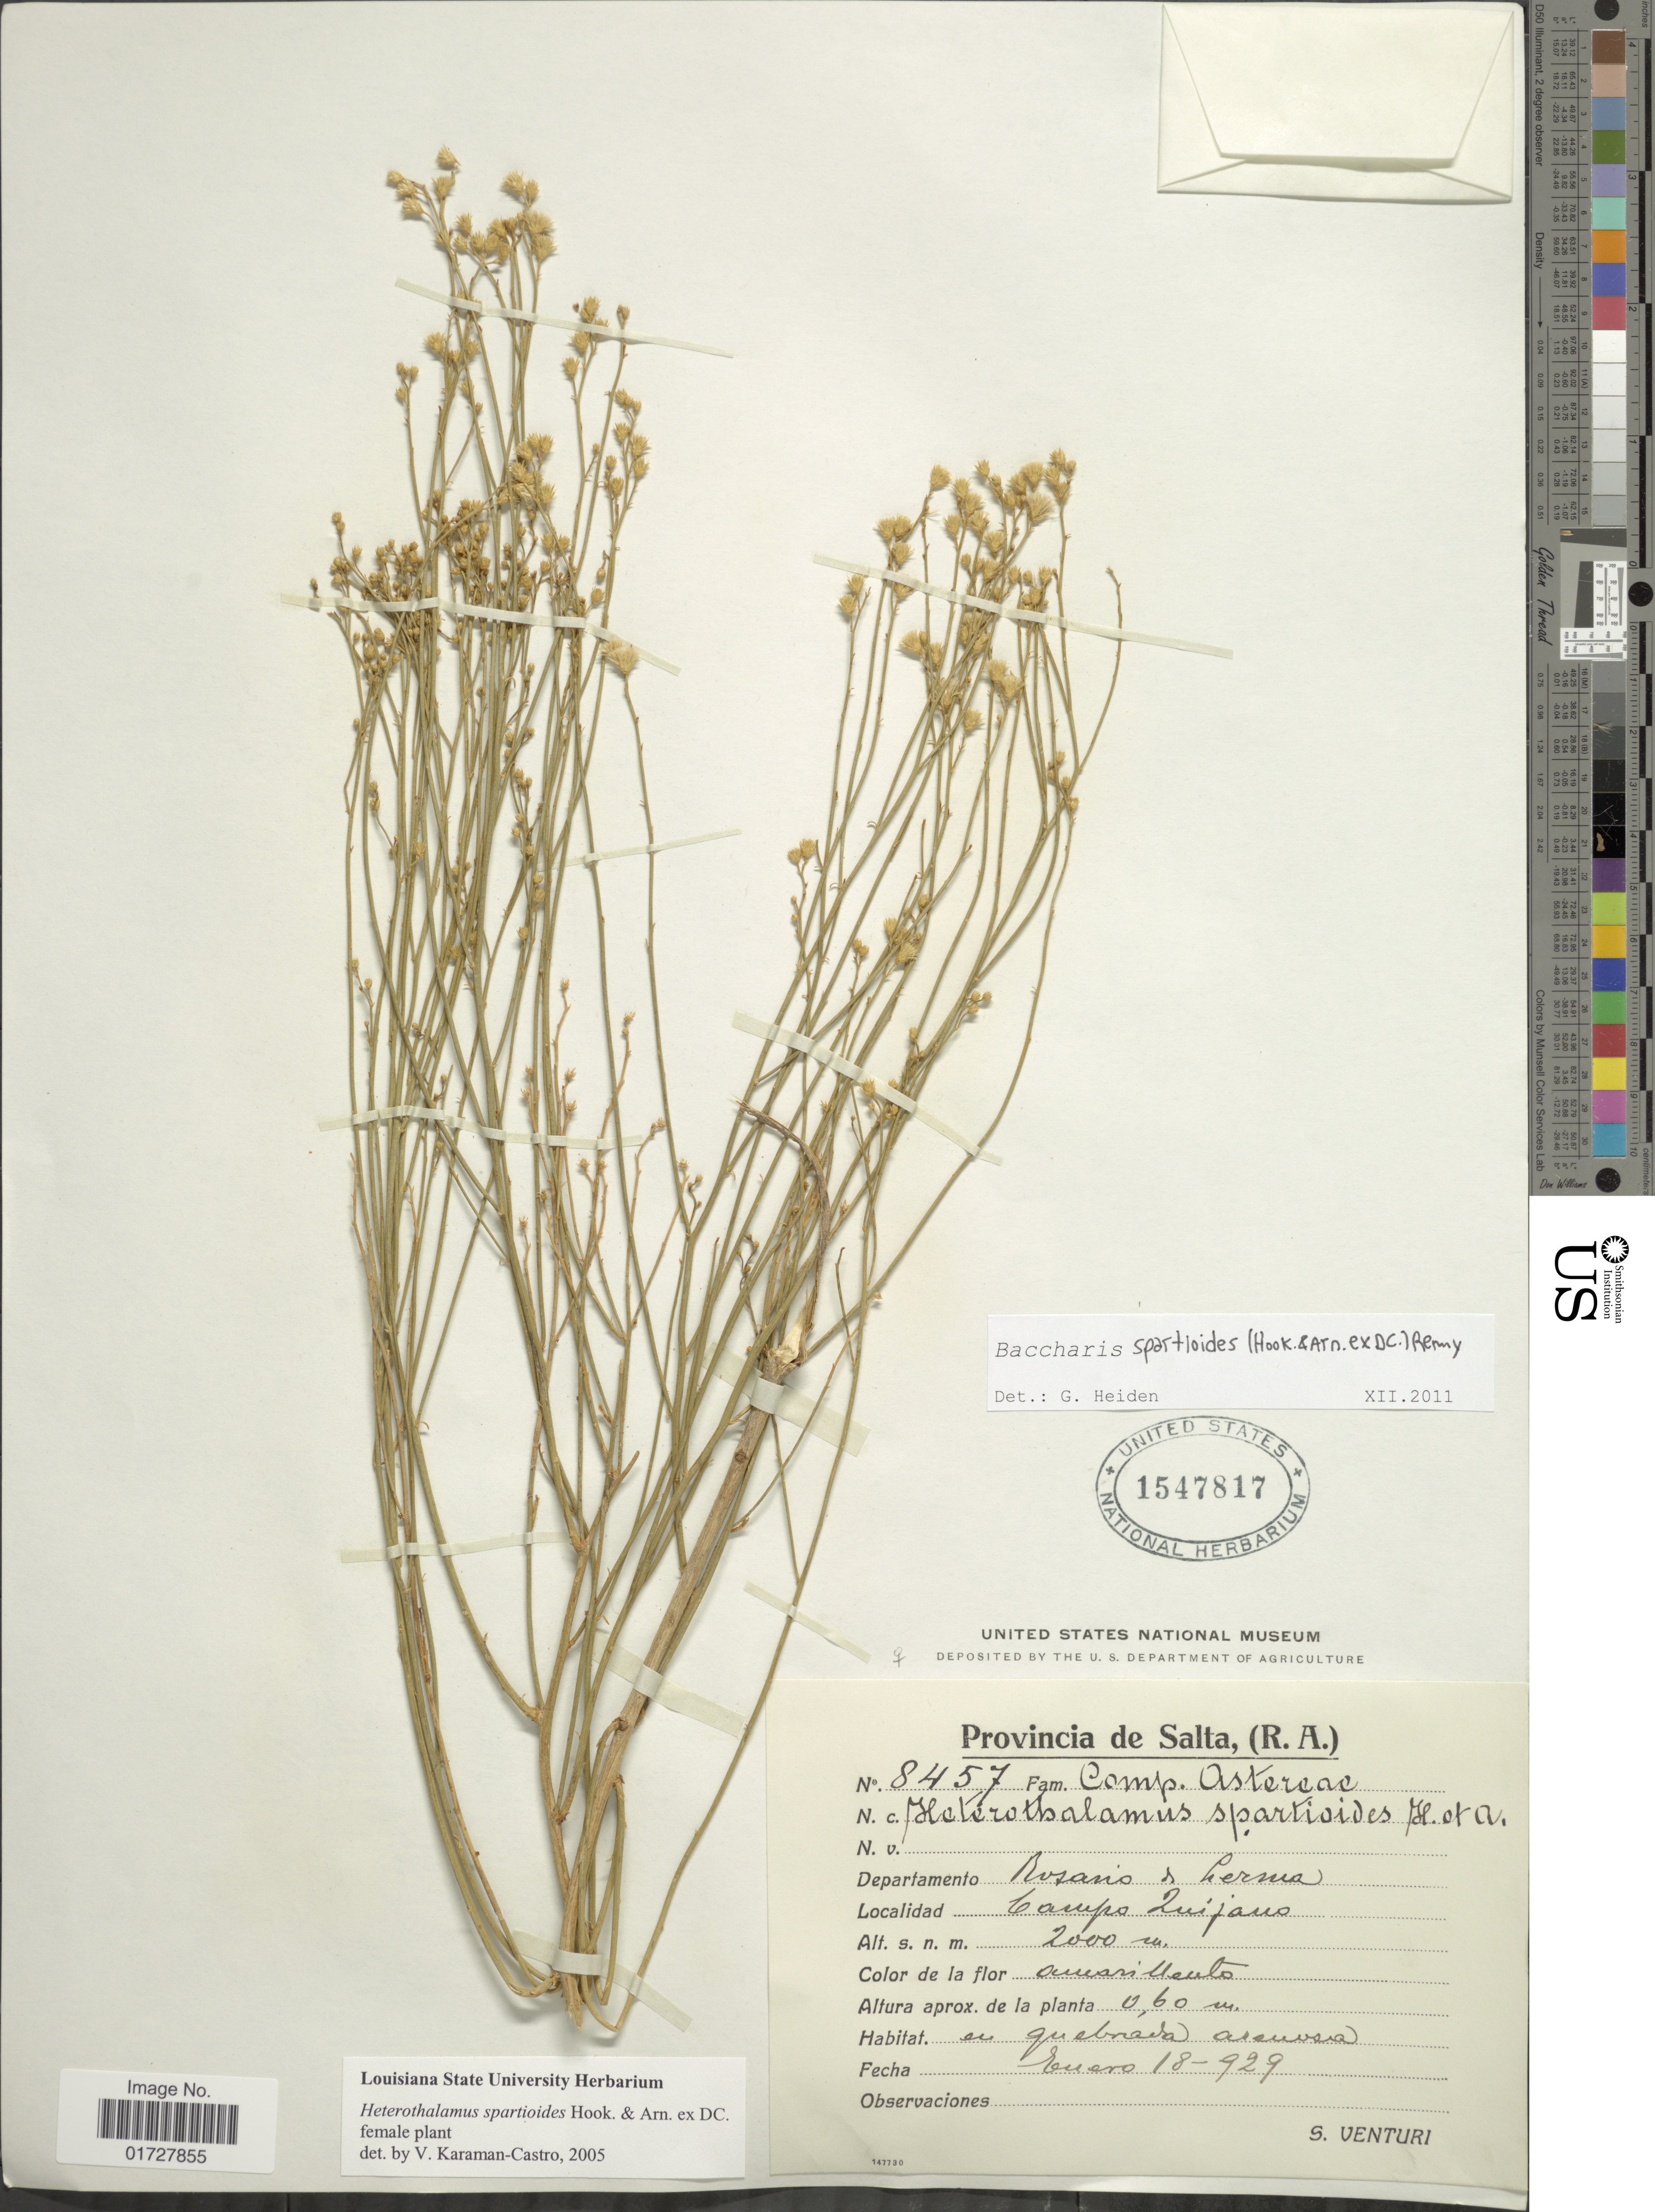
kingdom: Plantae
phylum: Tracheophyta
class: Magnoliopsida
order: Asterales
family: Asteraceae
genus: Baccharis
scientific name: Baccharis spartioides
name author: (Hook. & Arn. ex DC.) J. Rémy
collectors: S. Venturi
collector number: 8457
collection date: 1929-01-18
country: Argentina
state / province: Salta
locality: Departamento Rosario de Lerma, Campo Quijano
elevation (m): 2000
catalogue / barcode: US 1547817